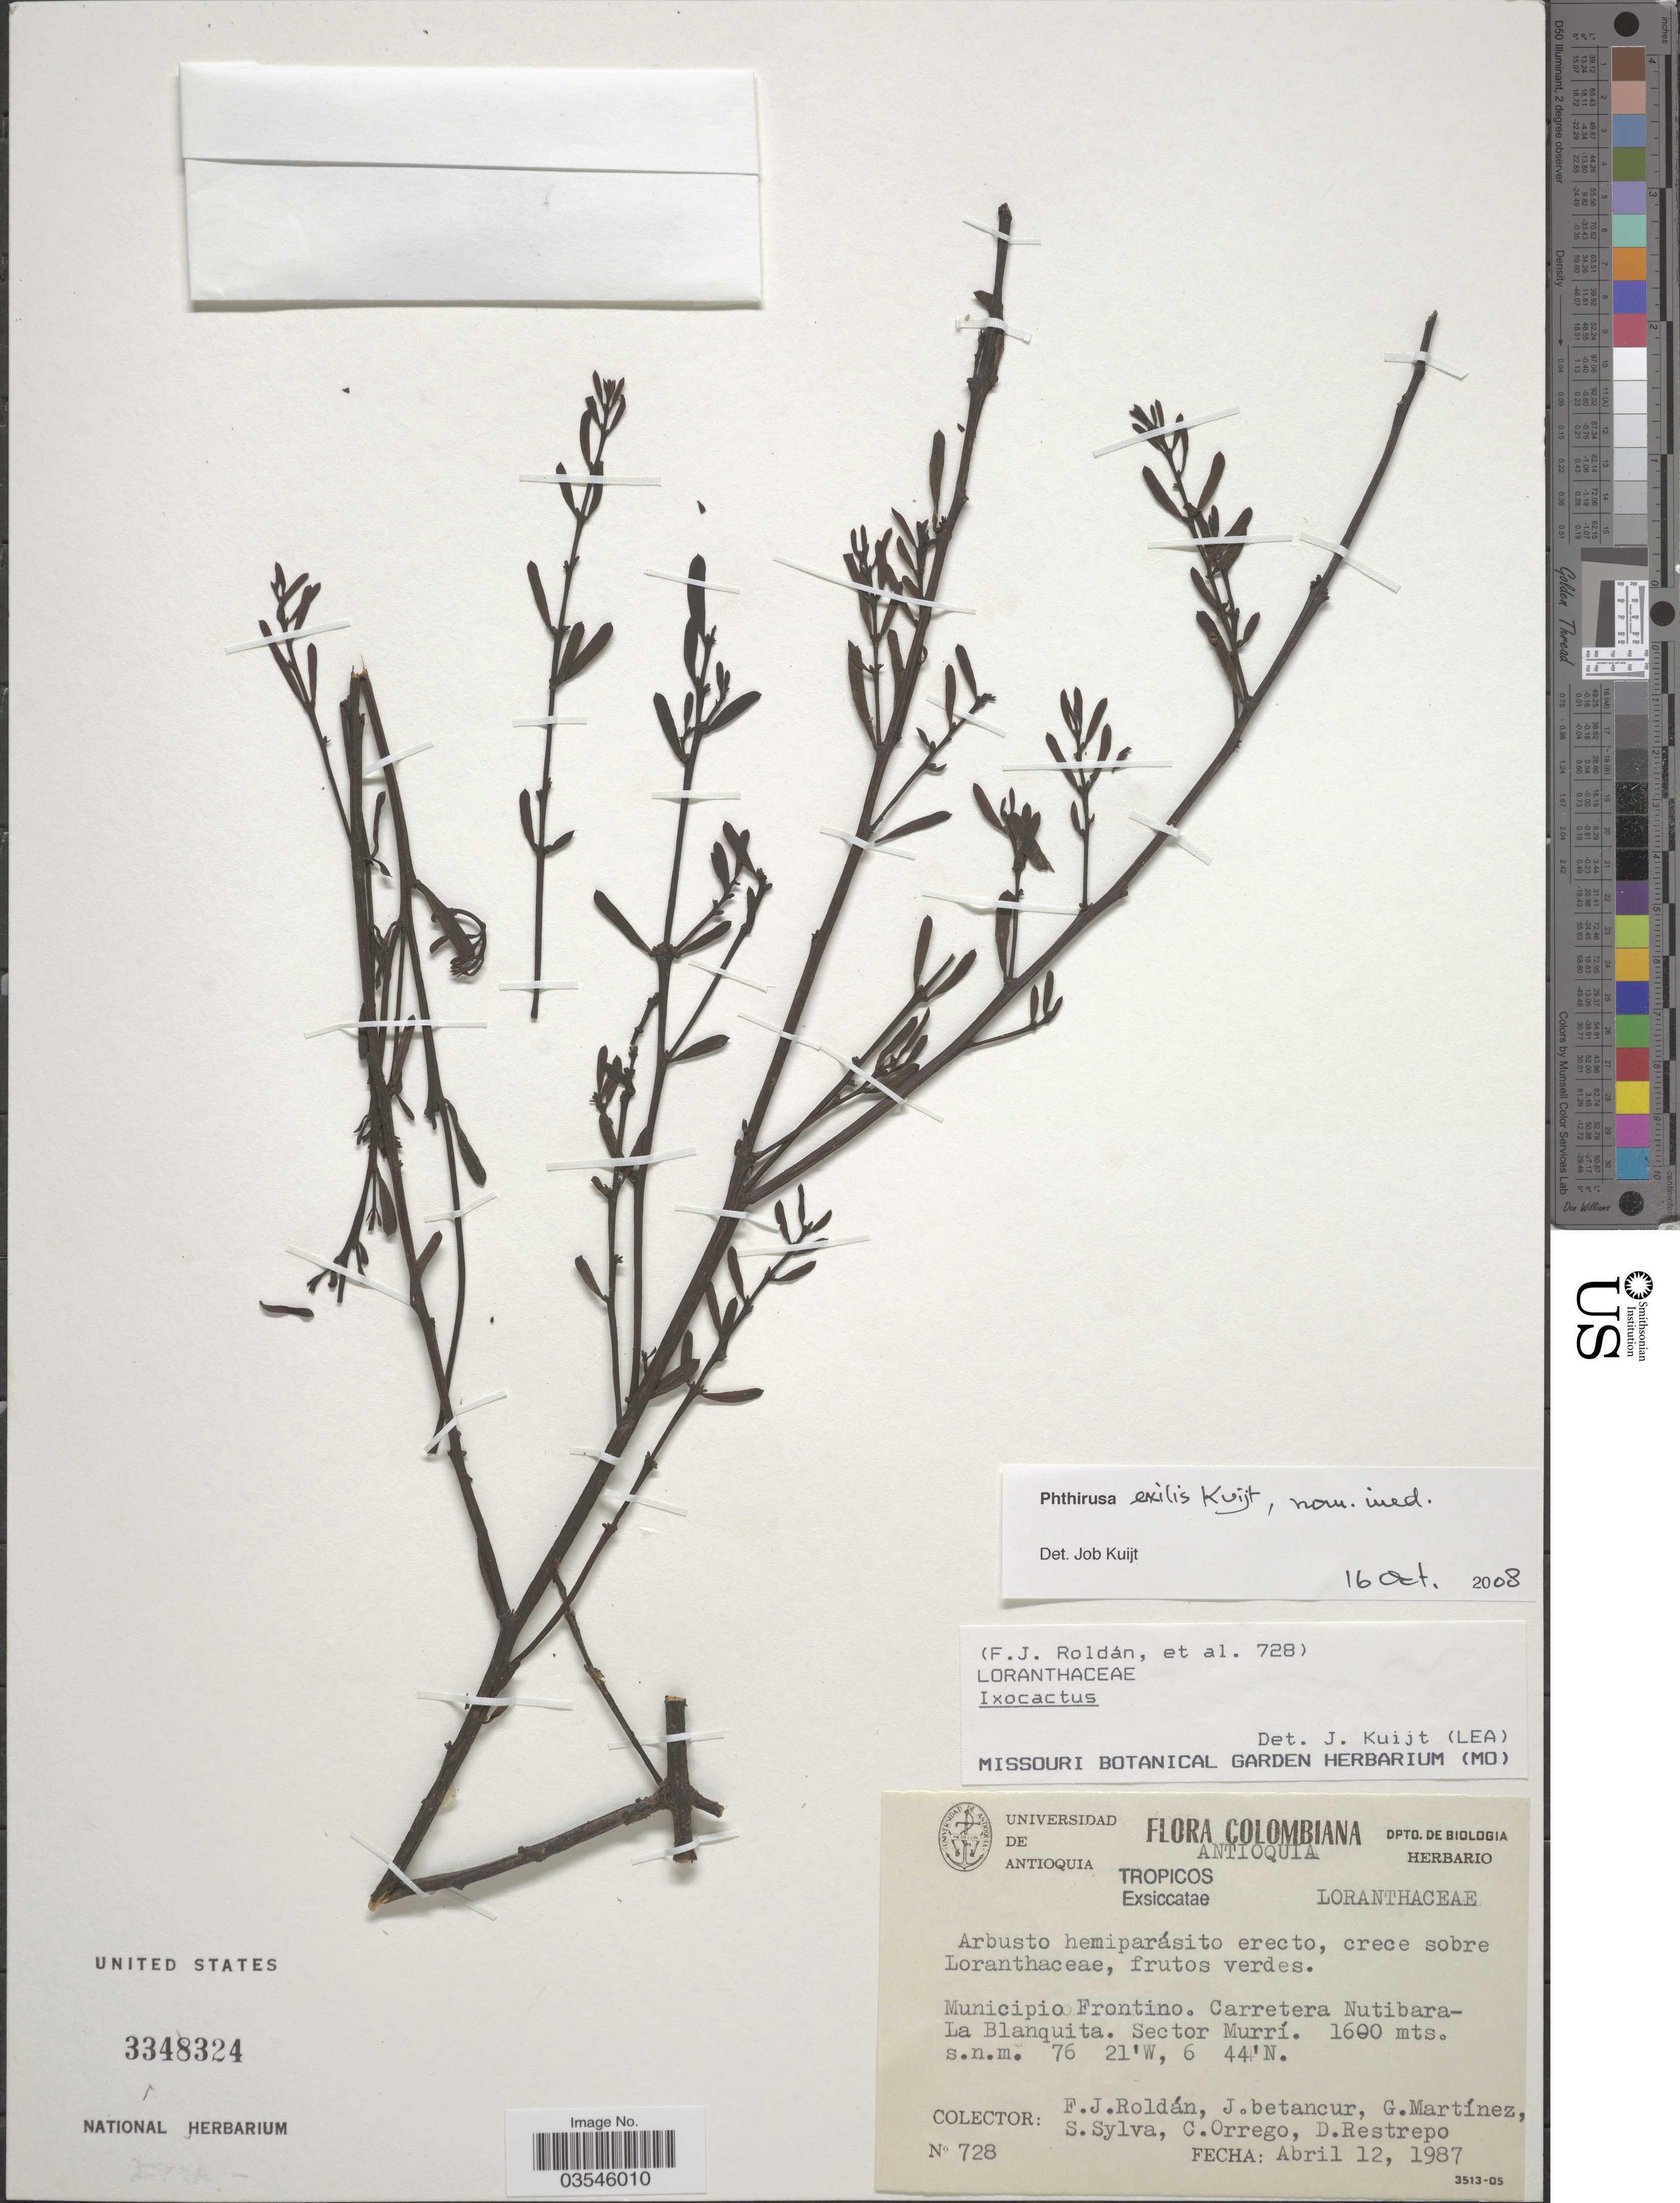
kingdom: Plantae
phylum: Tracheophyta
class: Magnoliopsida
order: Santalales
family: Loranthaceae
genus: Phthirusa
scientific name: Phthirusa exilis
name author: Kuijt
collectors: F. J. Roldán, J. Betancur, G. Martínez, S. Sylva & et al.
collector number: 728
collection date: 1987-04-12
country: Colombia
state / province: Antioquia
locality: Municipio Frontino. Carretera Nutibara-La Blanquita. Sector Murrí.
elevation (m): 1600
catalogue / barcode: US 3348324